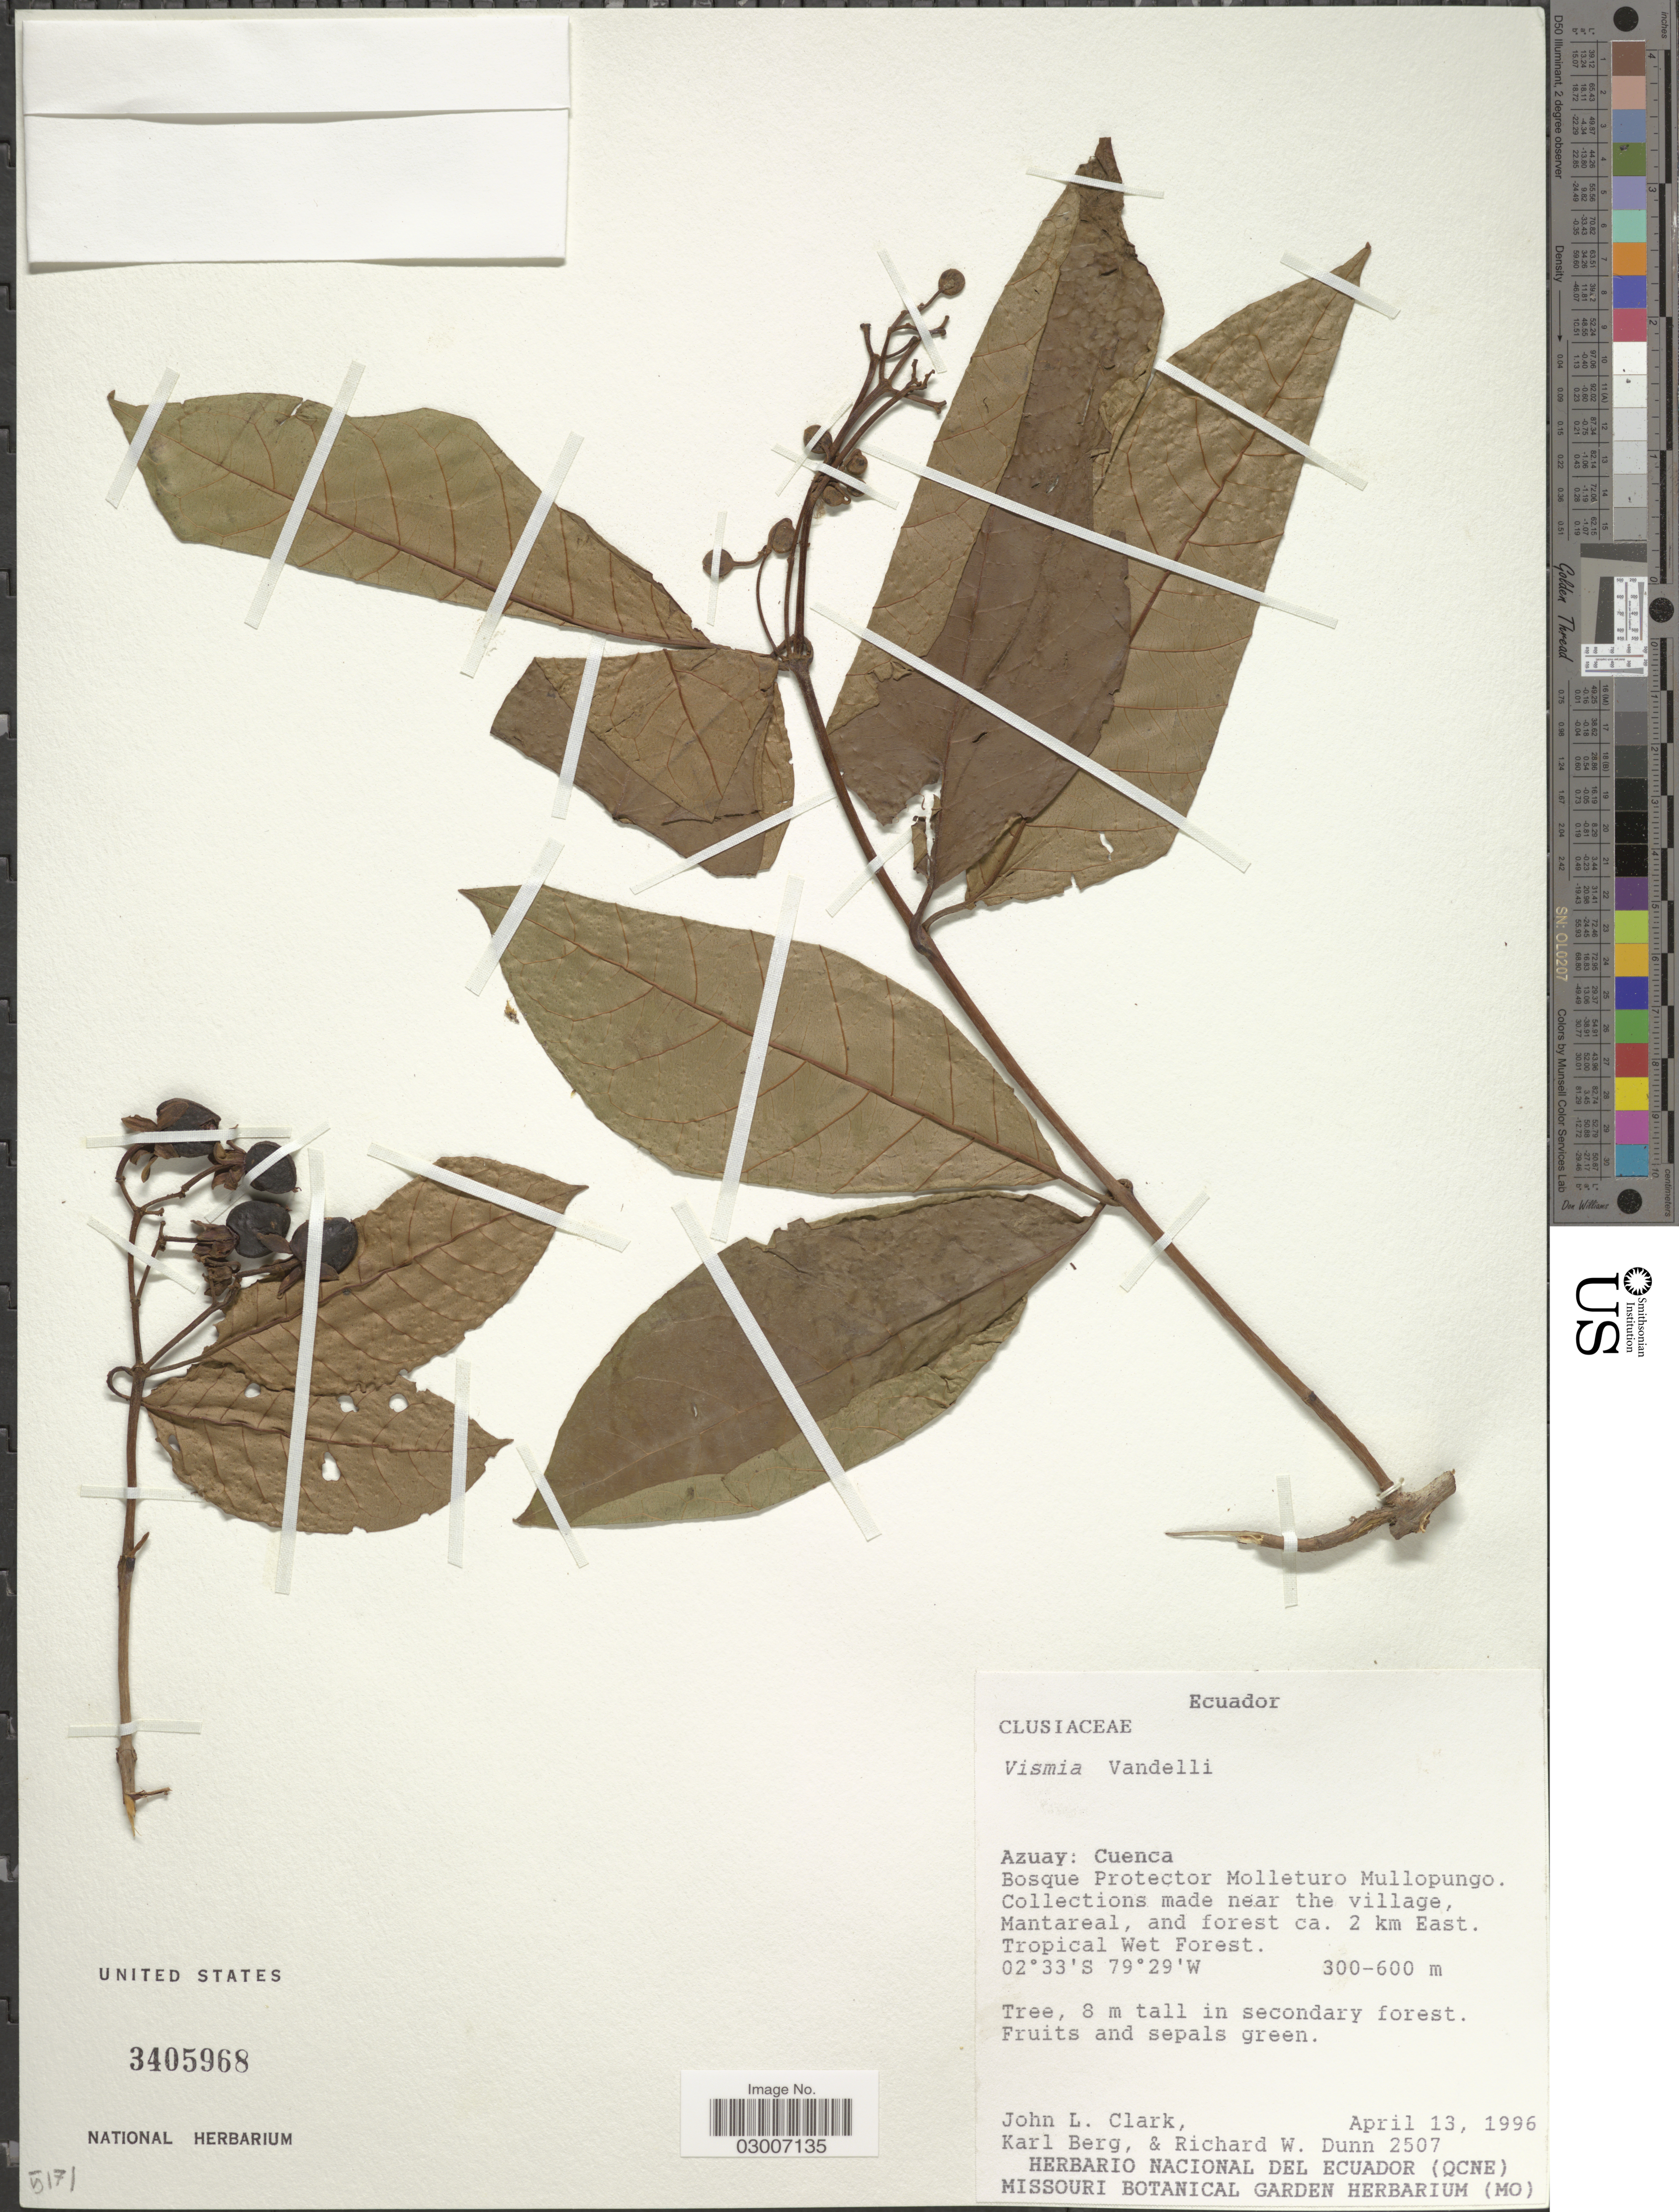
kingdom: Plantae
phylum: Tracheophyta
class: Magnoliopsida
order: Malpighiales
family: Hypericaceae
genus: Vismia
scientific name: Vismia sp.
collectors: J. L. Clark, K. Berg & R. Dunn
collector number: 2507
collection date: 1996-04-13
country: Ecuador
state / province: Azuay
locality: Cuenca. Bosque Protector Molleturo Mullopungo. Collections made near the village, Mantareal, and forest ca. 2 km East. Tropical Wet Forest.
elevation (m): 300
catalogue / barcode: US 3405968